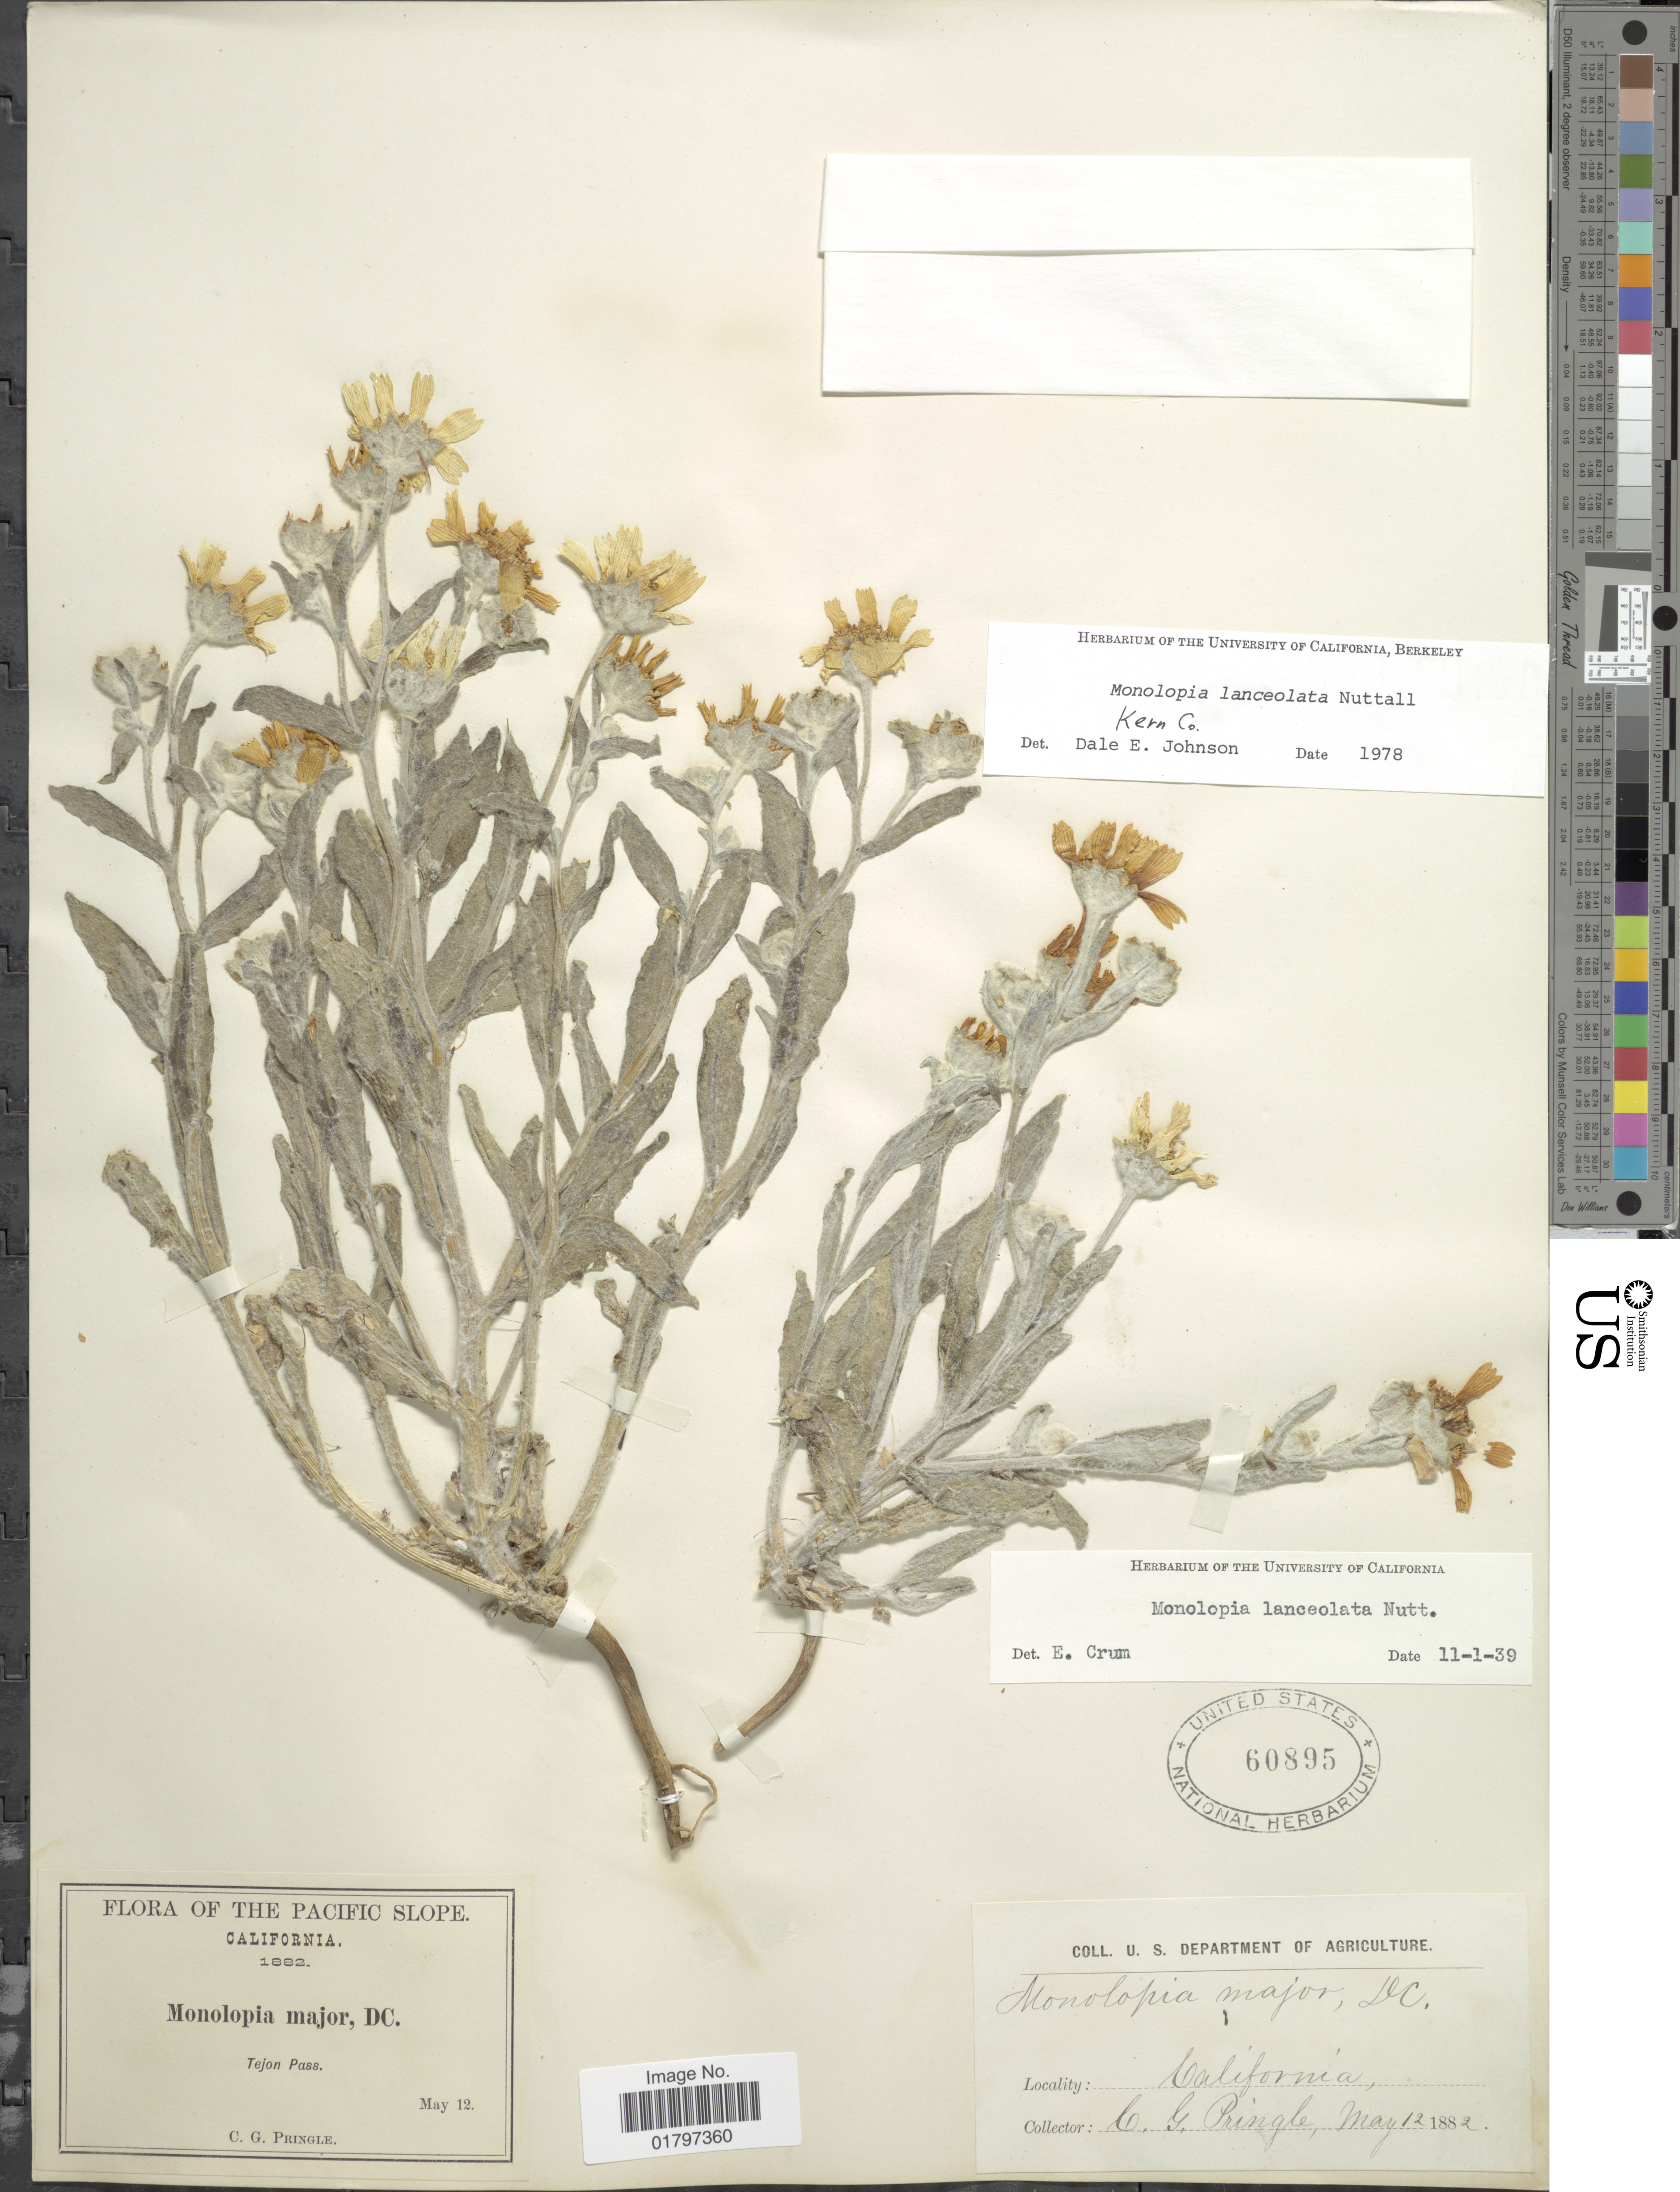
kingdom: Plantae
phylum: Tracheophyta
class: Magnoliopsida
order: Asterales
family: Asteraceae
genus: Monolopia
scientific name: Monolopia lanceolata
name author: Nutt.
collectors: C. G. Pringle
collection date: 1882-05-12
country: United States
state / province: California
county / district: Kern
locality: Pacific Slope. Tejon Pass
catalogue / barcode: US 60895